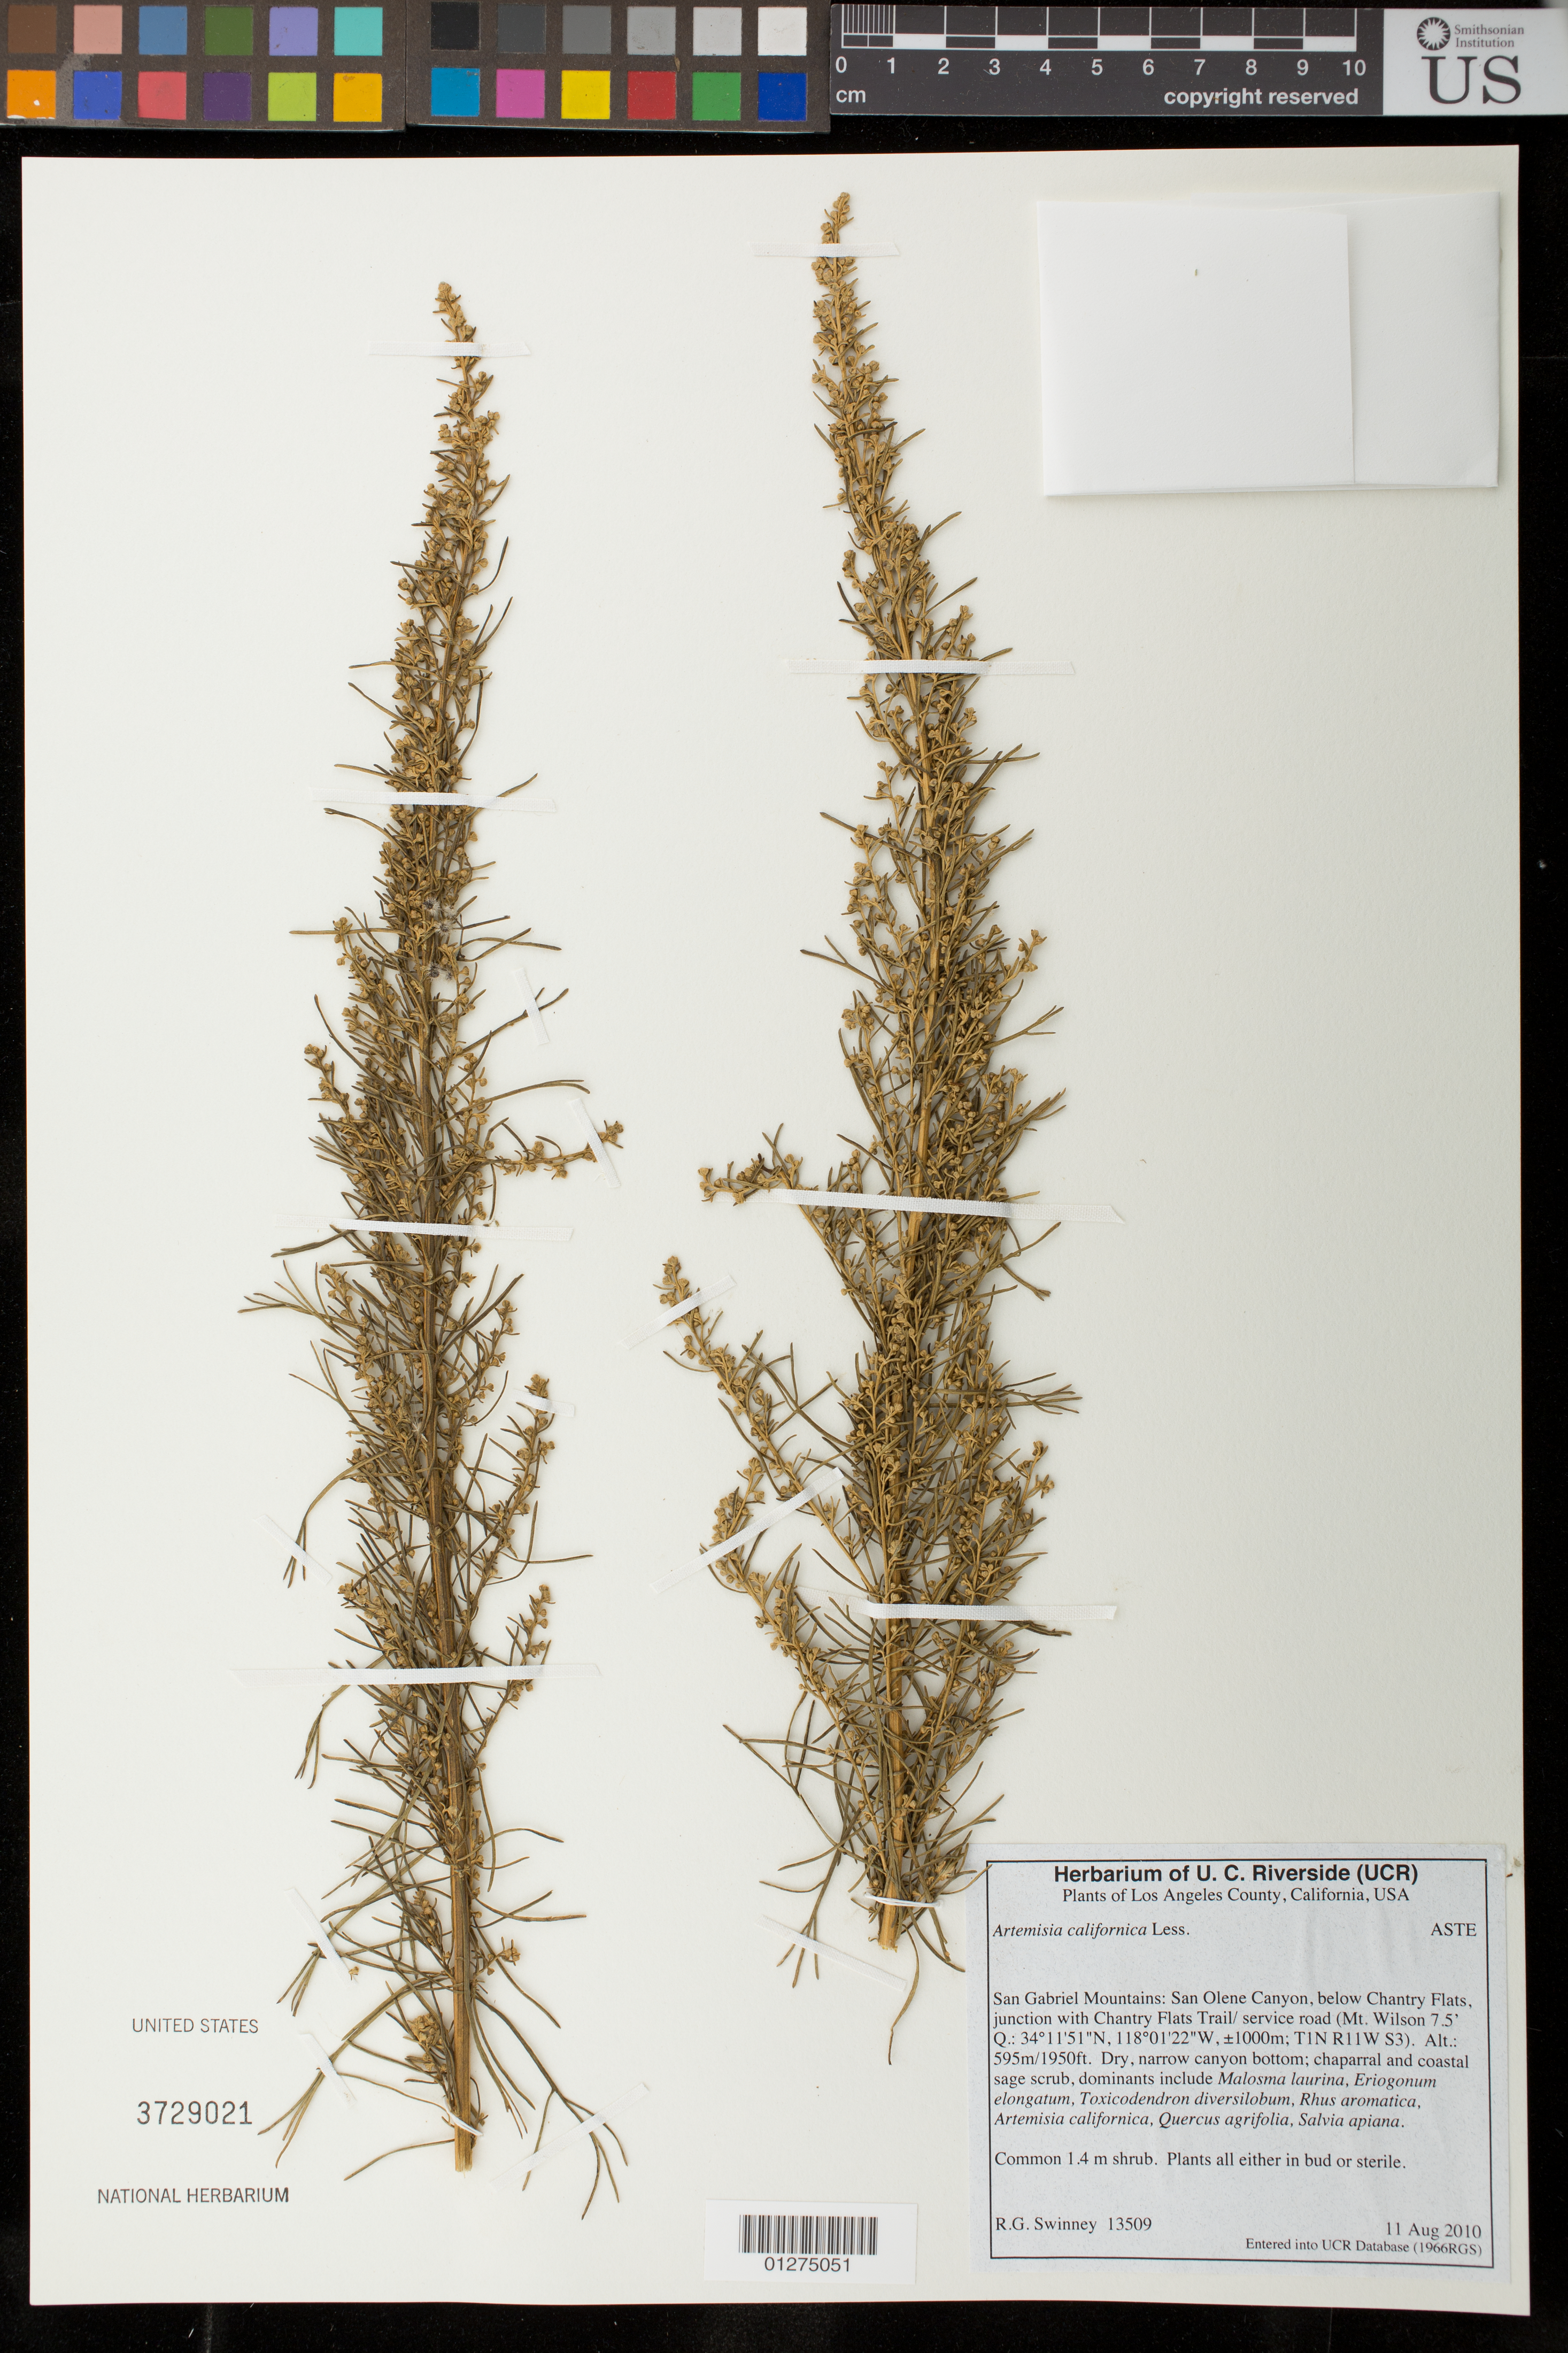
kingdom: Plantae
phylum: Tracheophyta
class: Magnoliopsida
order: Asterales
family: Asteraceae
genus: Artemisia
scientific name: Artemisia californica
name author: Less.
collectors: R. Swinney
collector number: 13509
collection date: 2010-08-11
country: United States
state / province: California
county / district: Los Angeles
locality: San Gabriel mtns., San Olene canyon, below Chantry flats, junction w/ Chantry Flats trail/ service rd (Mount Wilson)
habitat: dry, narrow canyon bottom, chaparral and coastal sage scrub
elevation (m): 595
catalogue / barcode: US 3729021